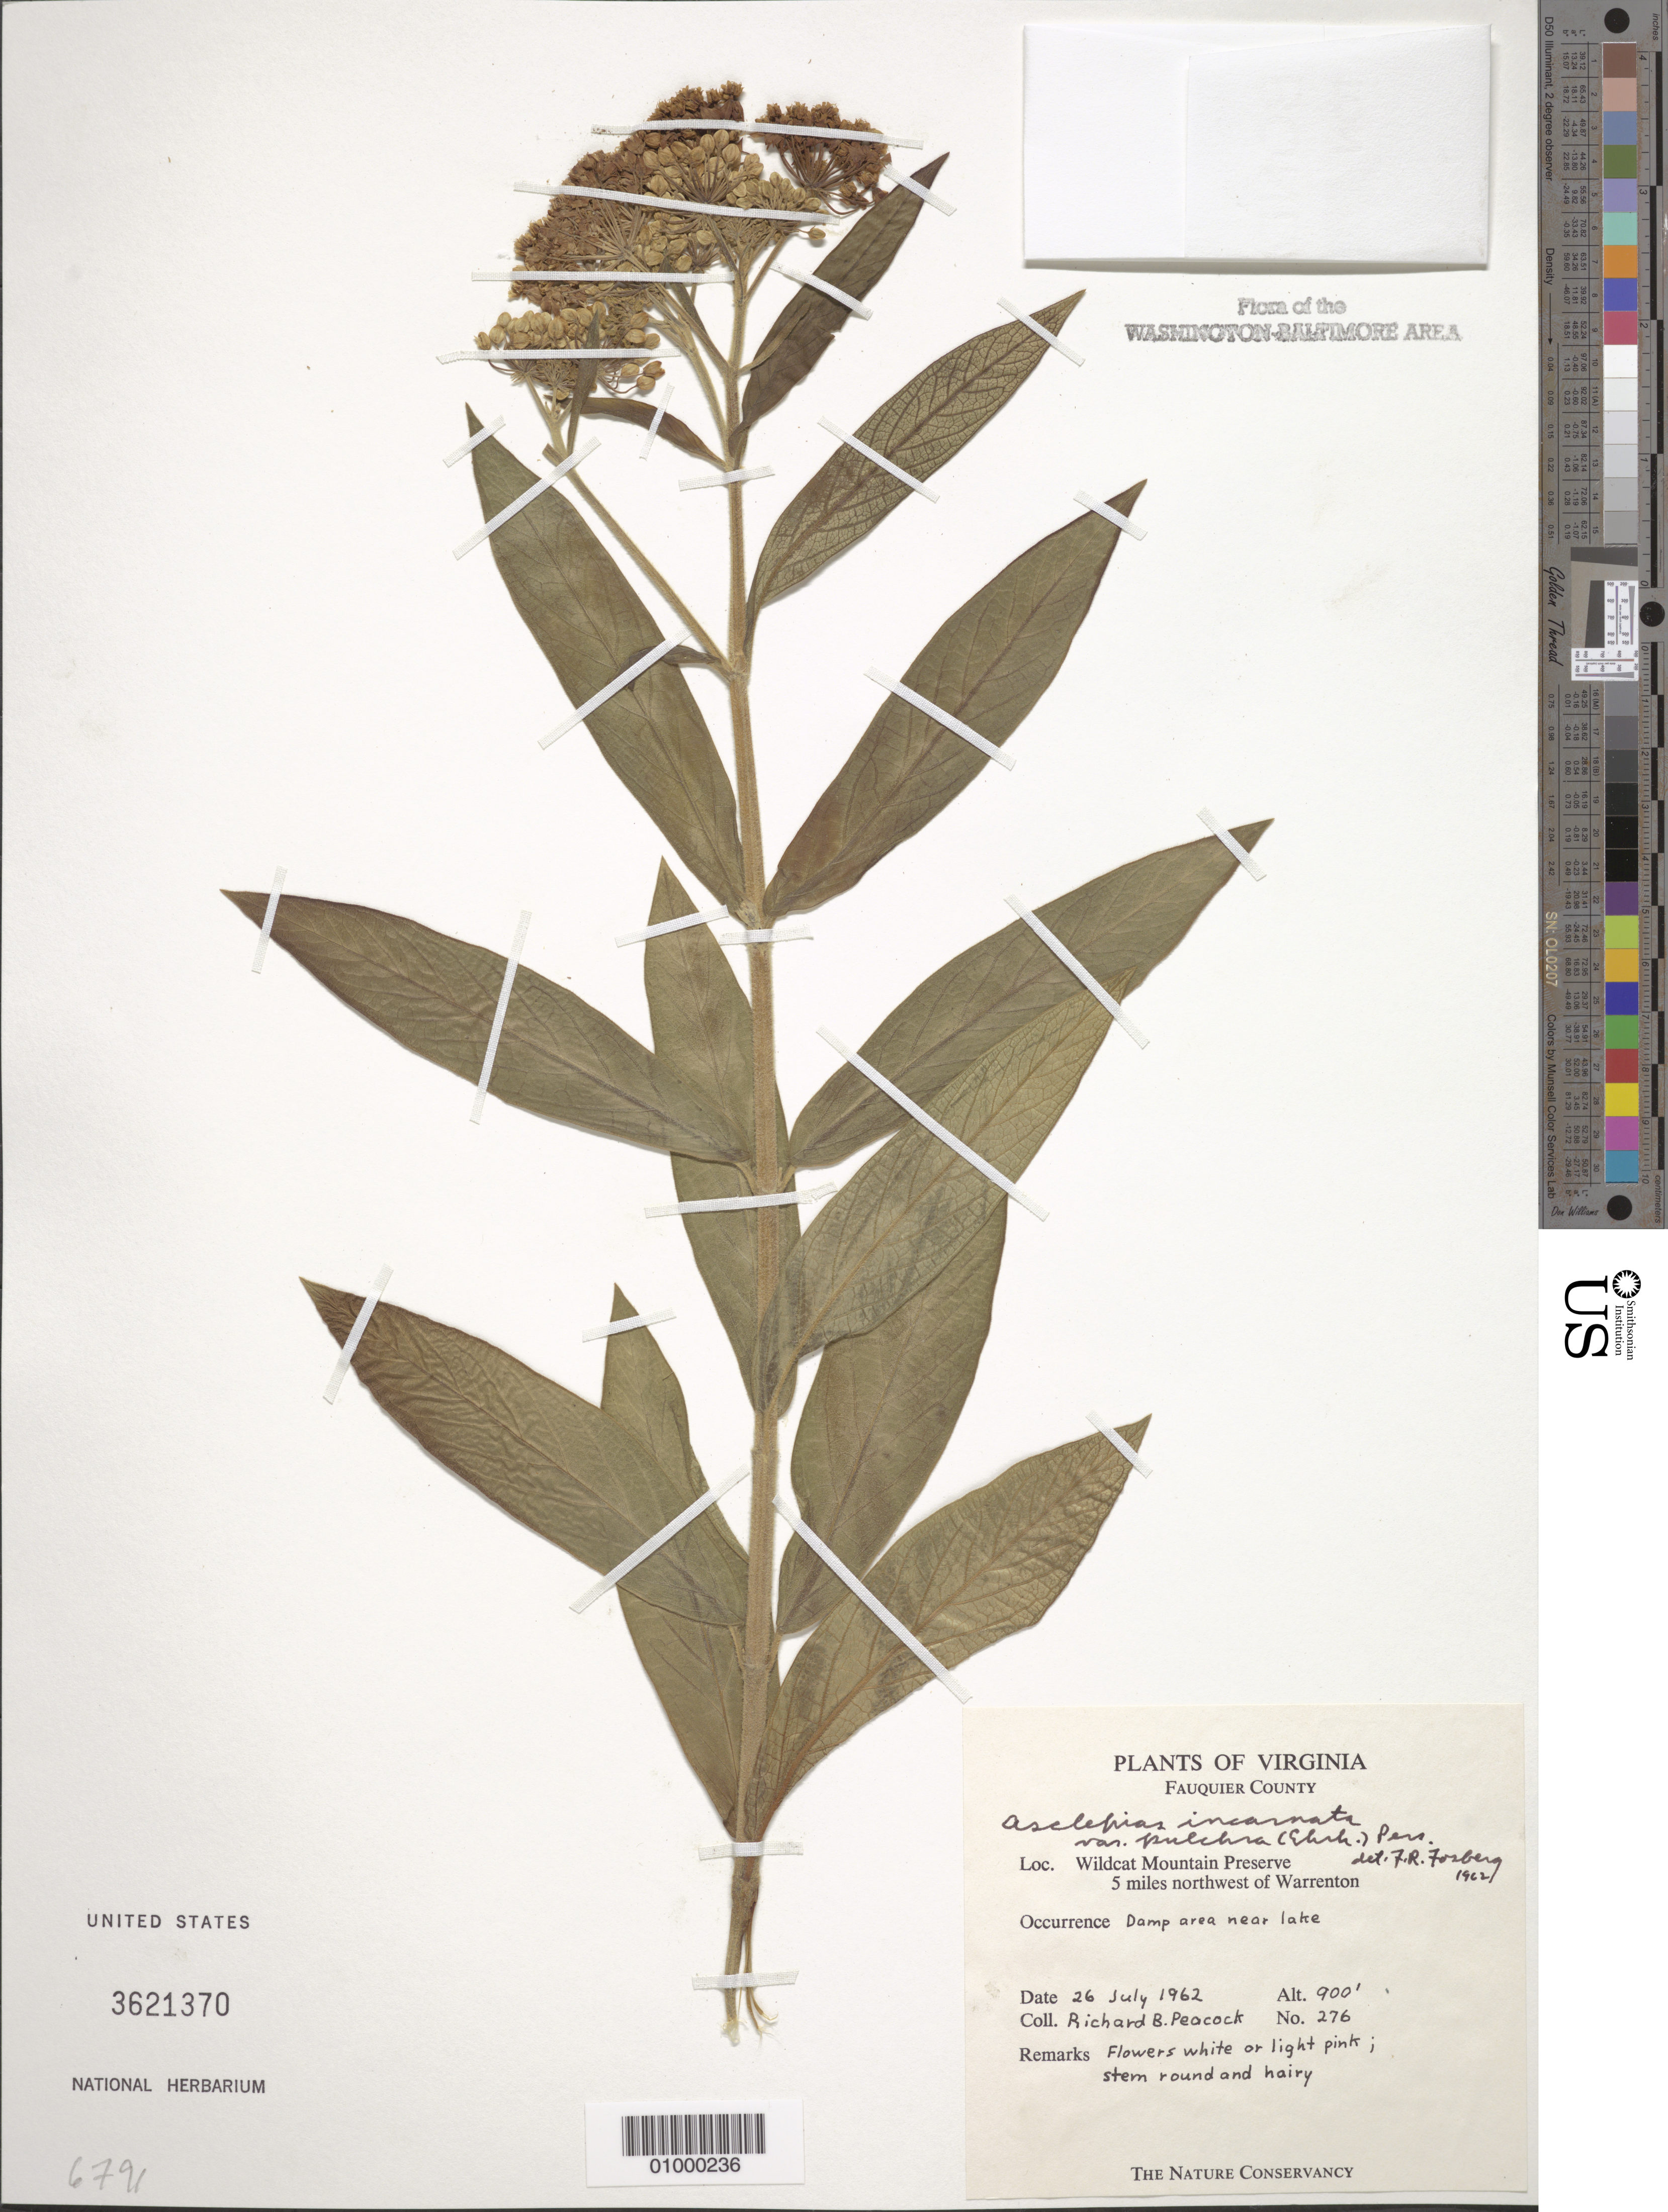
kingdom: Plantae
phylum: Tracheophyta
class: Magnoliopsida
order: Gentianales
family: Apocynaceae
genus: Asclepias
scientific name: Asclepias incarnata subsp. pulchra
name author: (Ehrh. ex Willd.) Woodson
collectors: R. Peacock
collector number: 276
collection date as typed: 26 Jul 1962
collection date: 1962-07-26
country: United States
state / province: Virginia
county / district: Fauquier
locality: Wildcat Mountain Preserve, 5 miles northwest of Warrenton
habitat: damp area near lake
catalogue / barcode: US 3621370